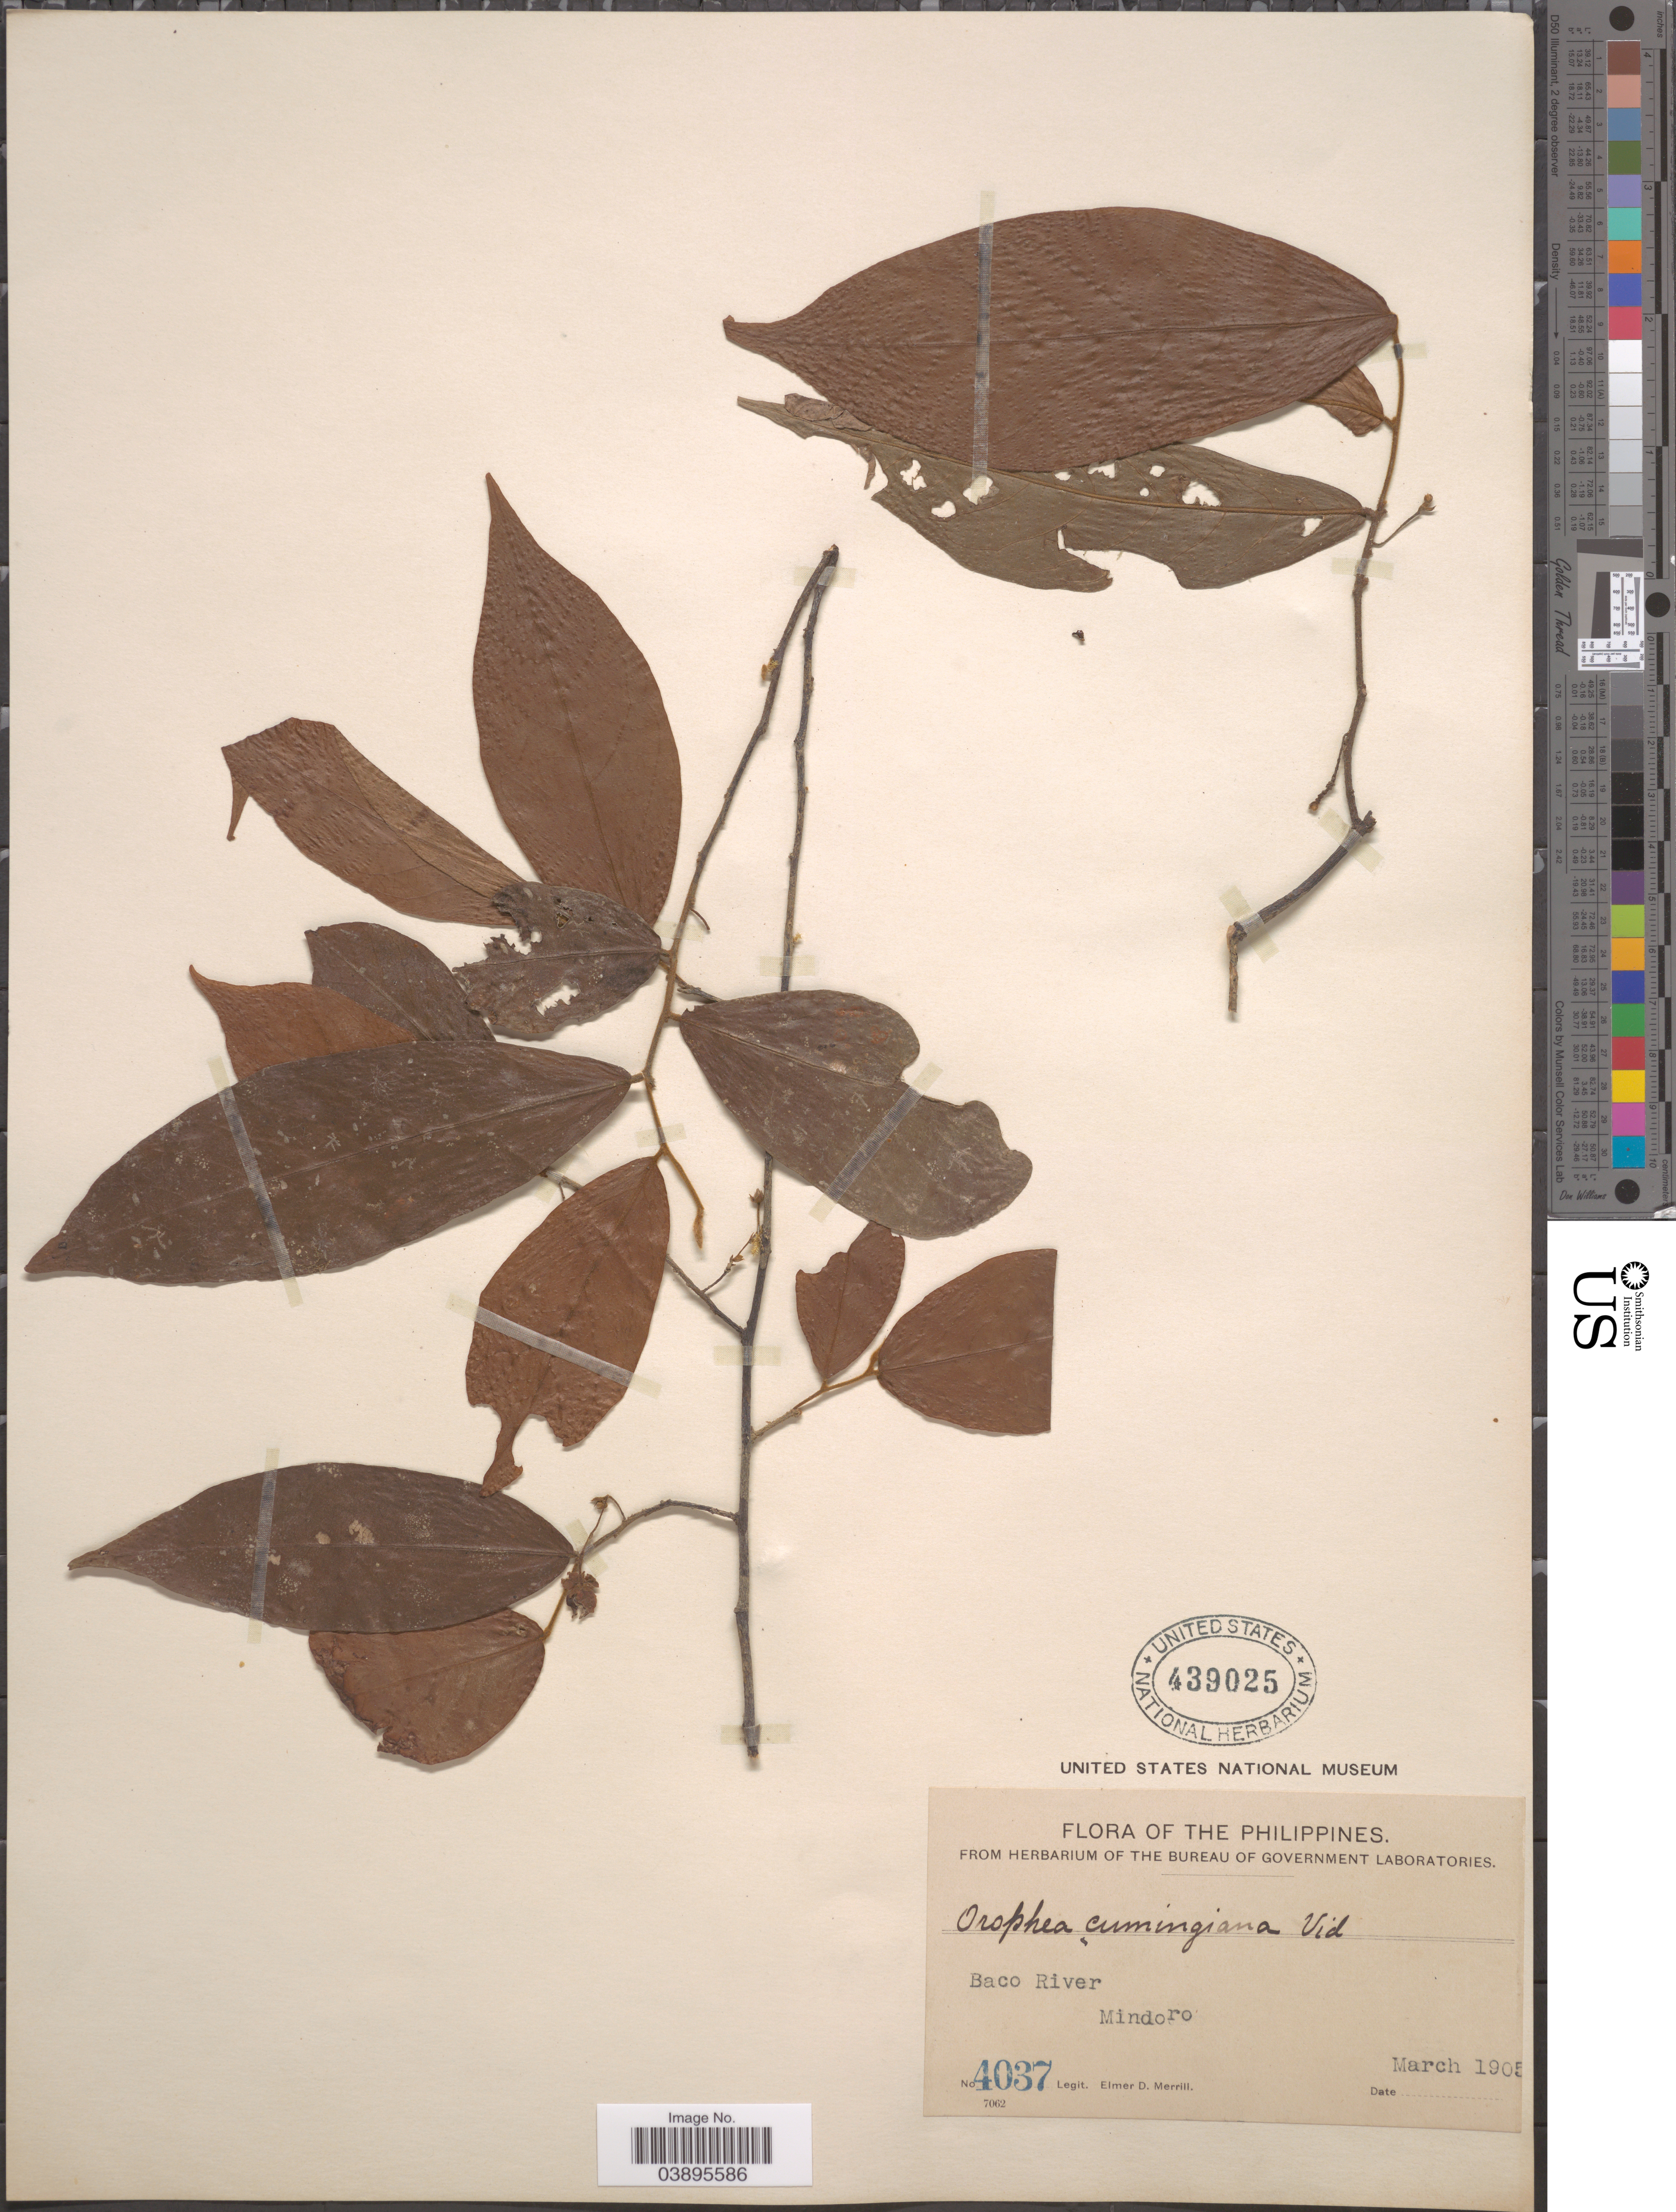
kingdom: Plantae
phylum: Tracheophyta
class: Magnoliopsida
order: Magnoliales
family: Annonaceae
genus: Orophea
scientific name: Orophea cumingiana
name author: S. Vidal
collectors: E. D. Merrill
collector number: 4037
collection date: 1905-03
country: Philippines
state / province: Mimaropa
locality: Baco River, Mindoro.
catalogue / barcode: US 439025